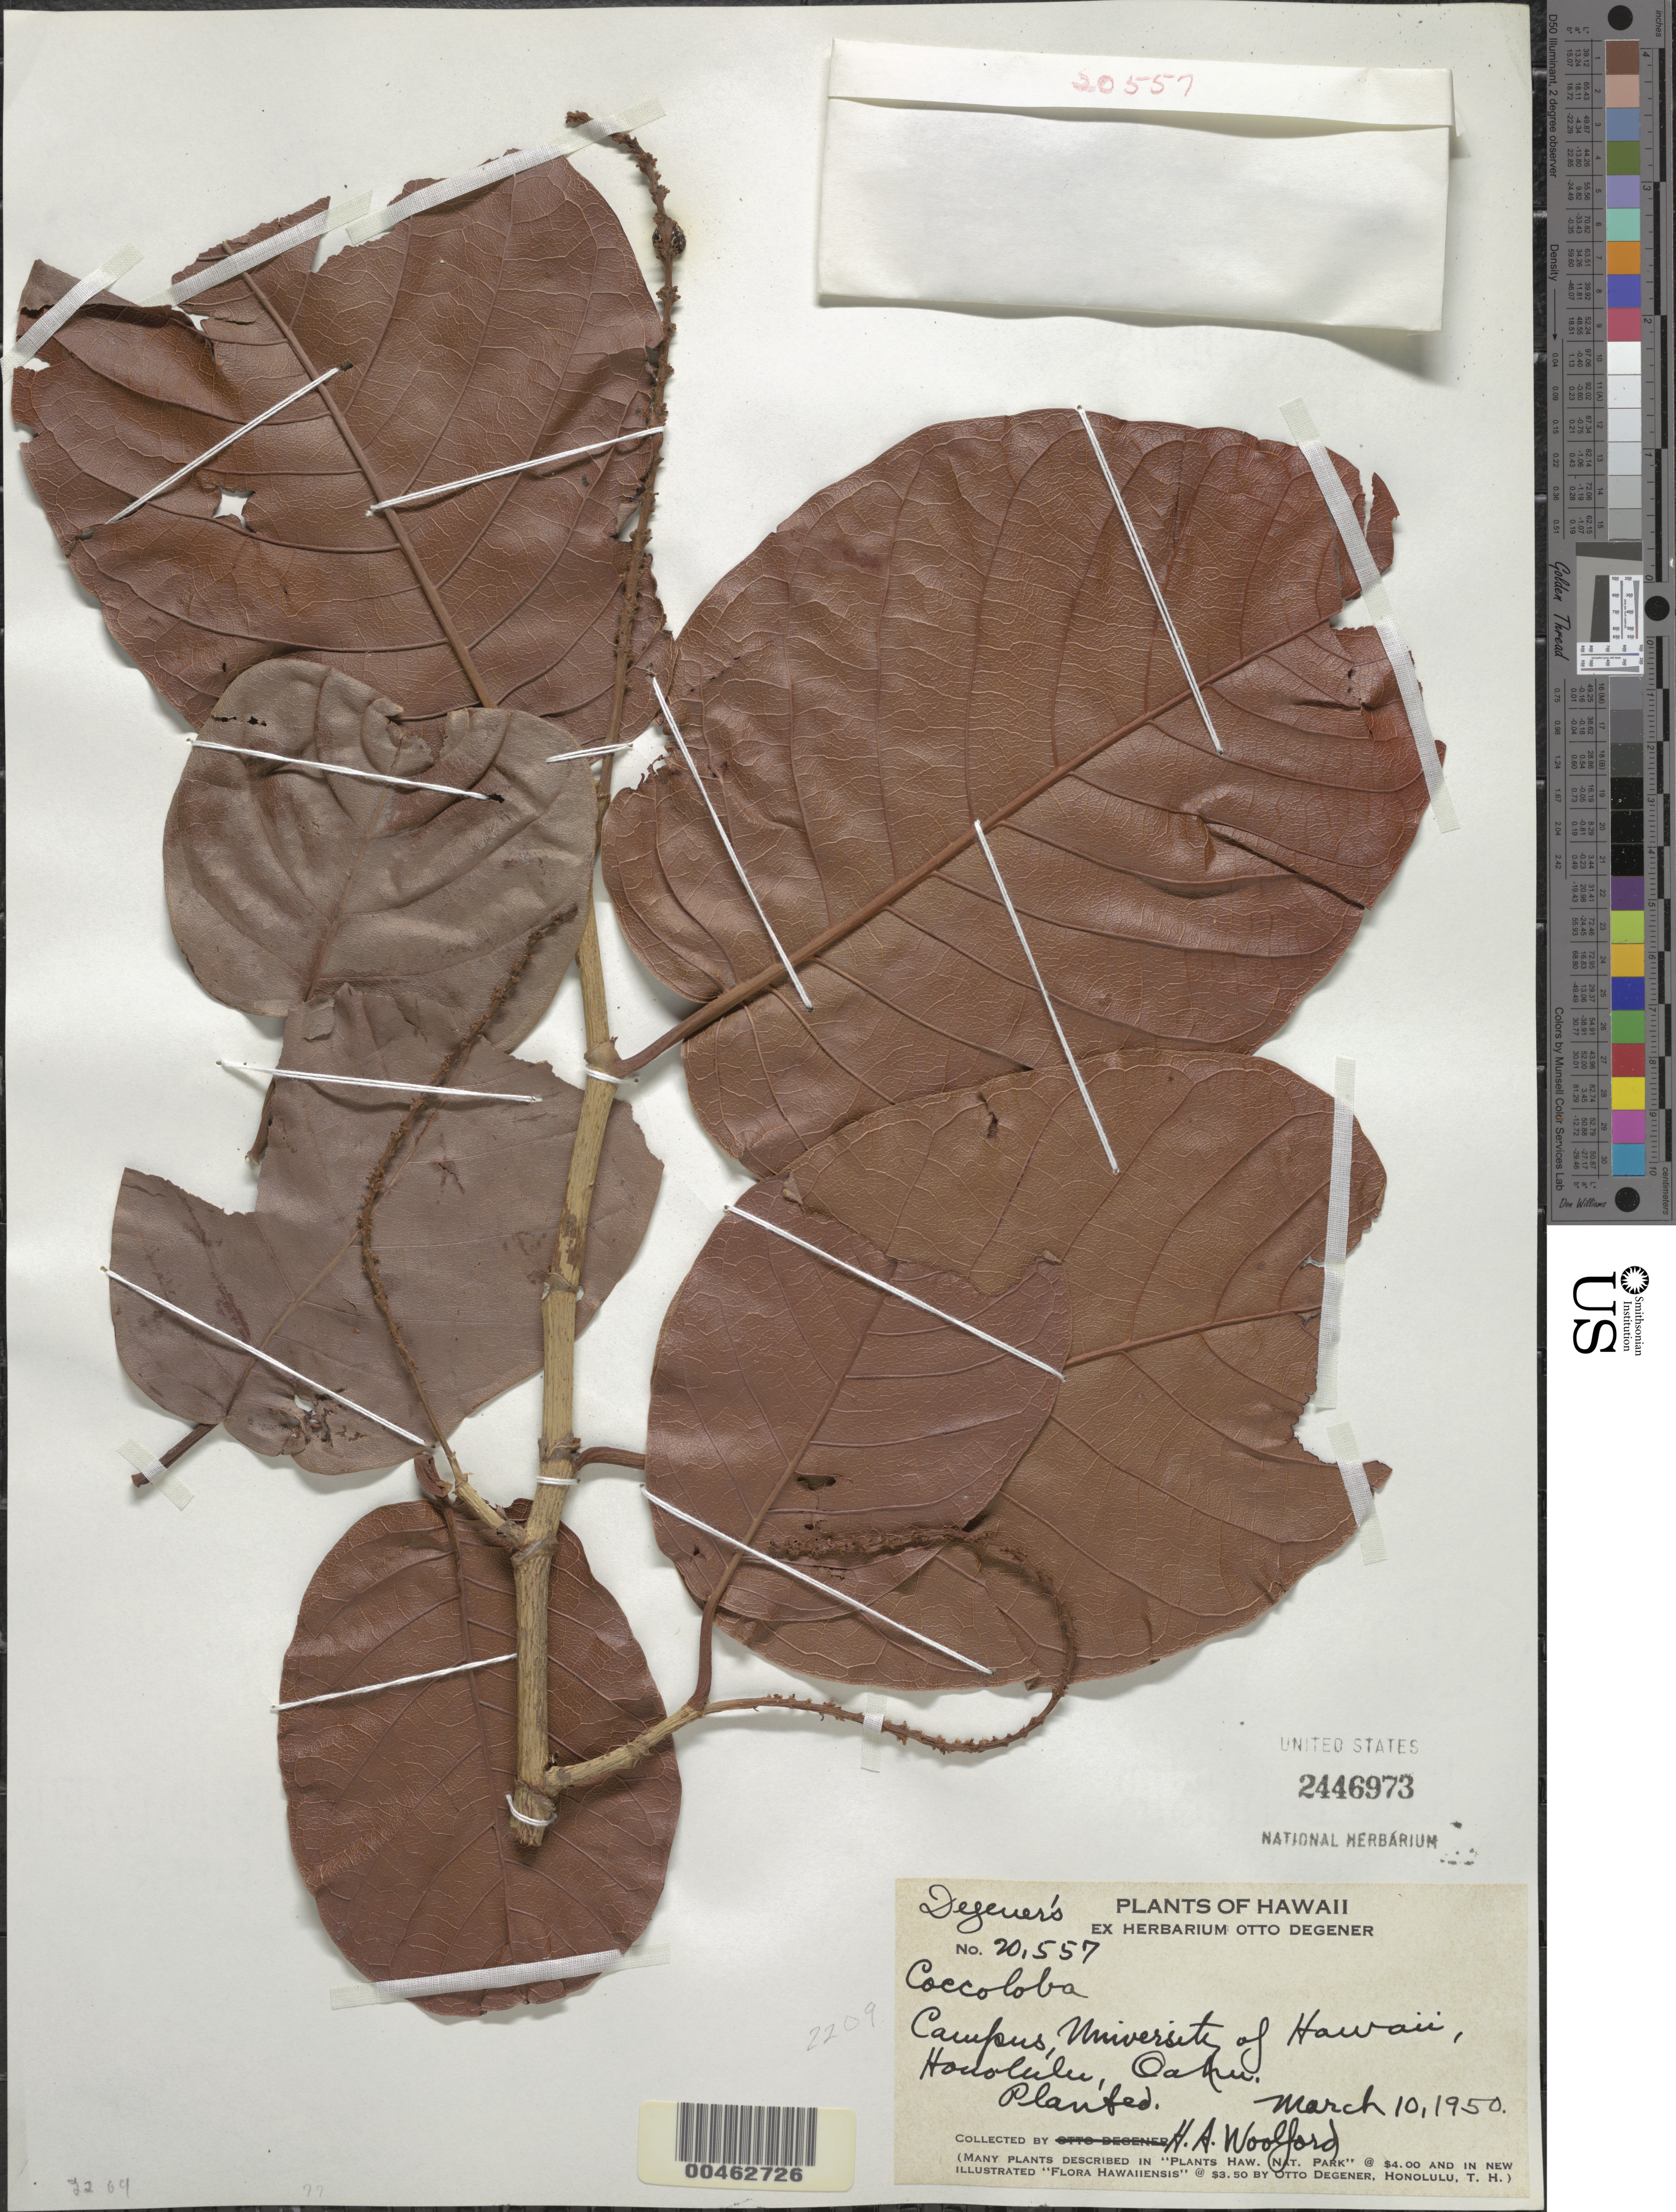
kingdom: Plantae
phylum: Tracheophyta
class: Magnoliopsida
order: Caryophyllales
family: Polygonaceae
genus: Coccoloba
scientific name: Coccoloba uvifera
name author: L.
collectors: H. Woolford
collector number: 20557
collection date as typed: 10 Mar 1950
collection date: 1950-03-10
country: United States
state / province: Hawaii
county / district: Honolulu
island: Oahu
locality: Campus, University of Hawaii, Honolulu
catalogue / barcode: US 2446973